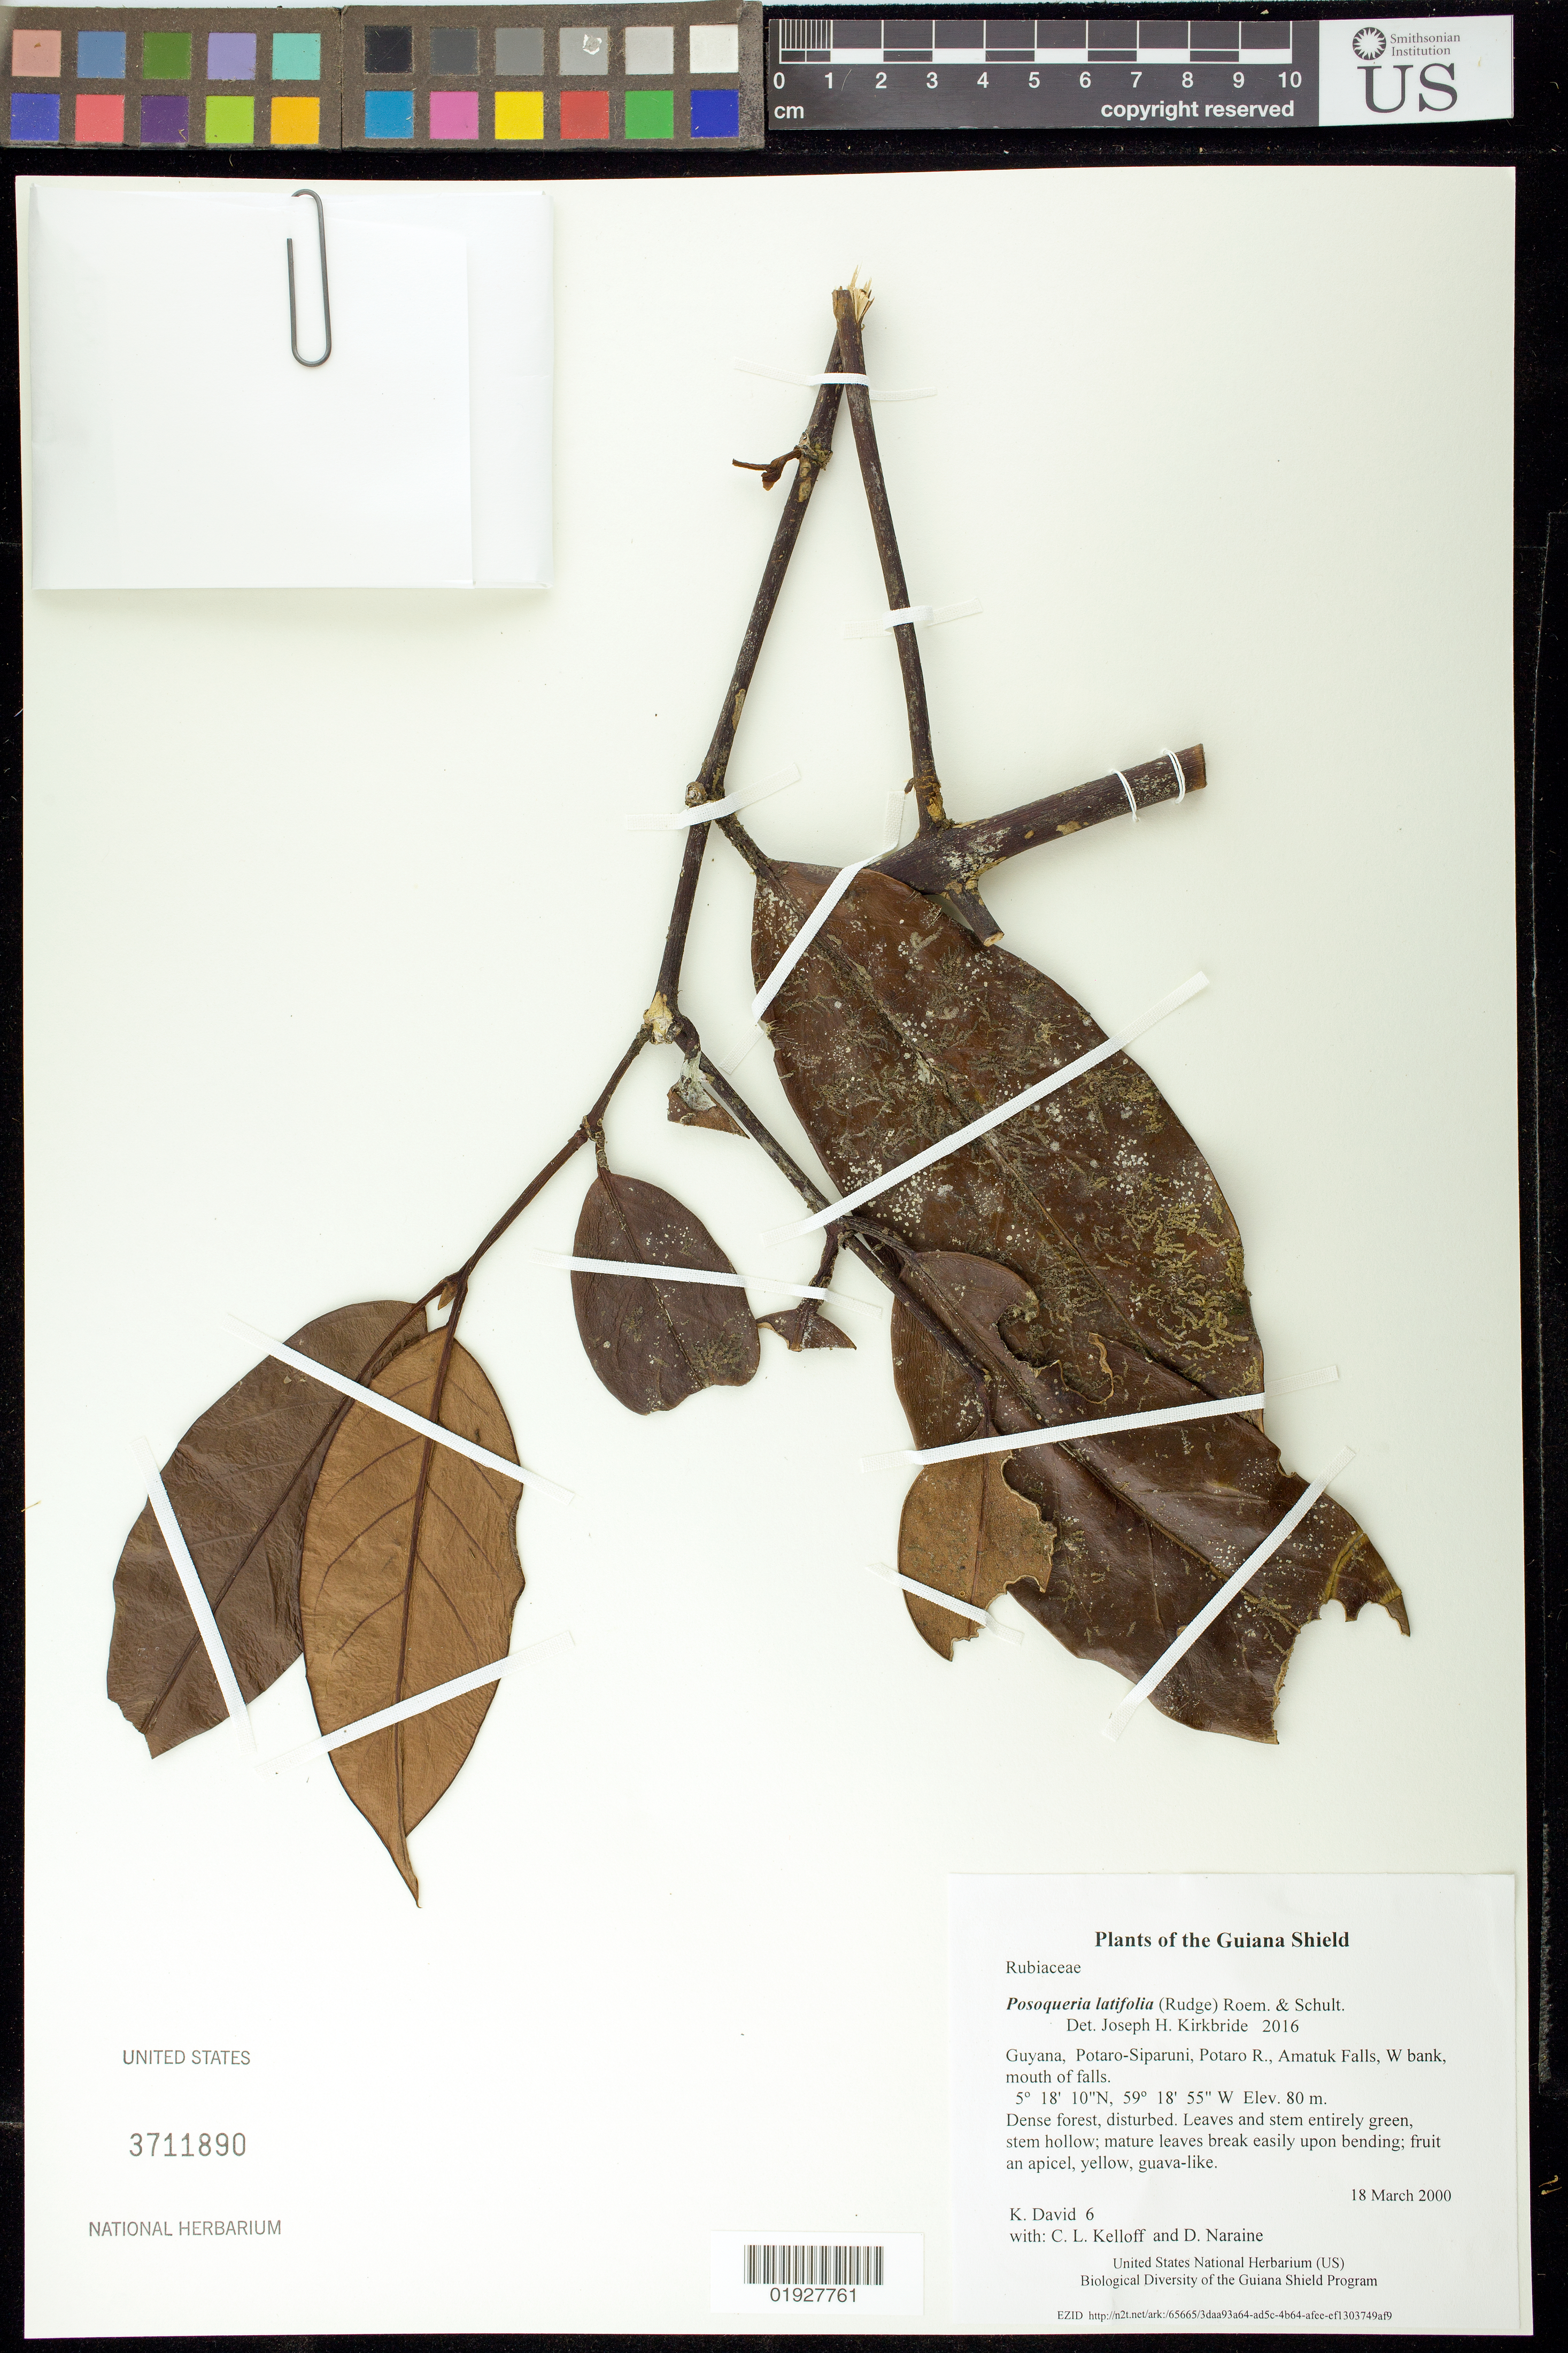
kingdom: Plantae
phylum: Tracheophyta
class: Magnoliopsida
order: Gentianales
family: Rubiaceae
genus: Posoqueria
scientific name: Posoqueria latifolia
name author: (Rudge) Roem. & Schult.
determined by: Kirkbride, J. H.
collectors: K. David, C. L. Kelloff & D. Naraine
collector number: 6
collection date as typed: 18 March 2000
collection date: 2000-03-18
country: Guyana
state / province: Potaro-Siparuni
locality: Potaro R., Amatuk Falls, W bank, mouth of falls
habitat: Dense forest, disturbed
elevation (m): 80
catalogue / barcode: US 3711890